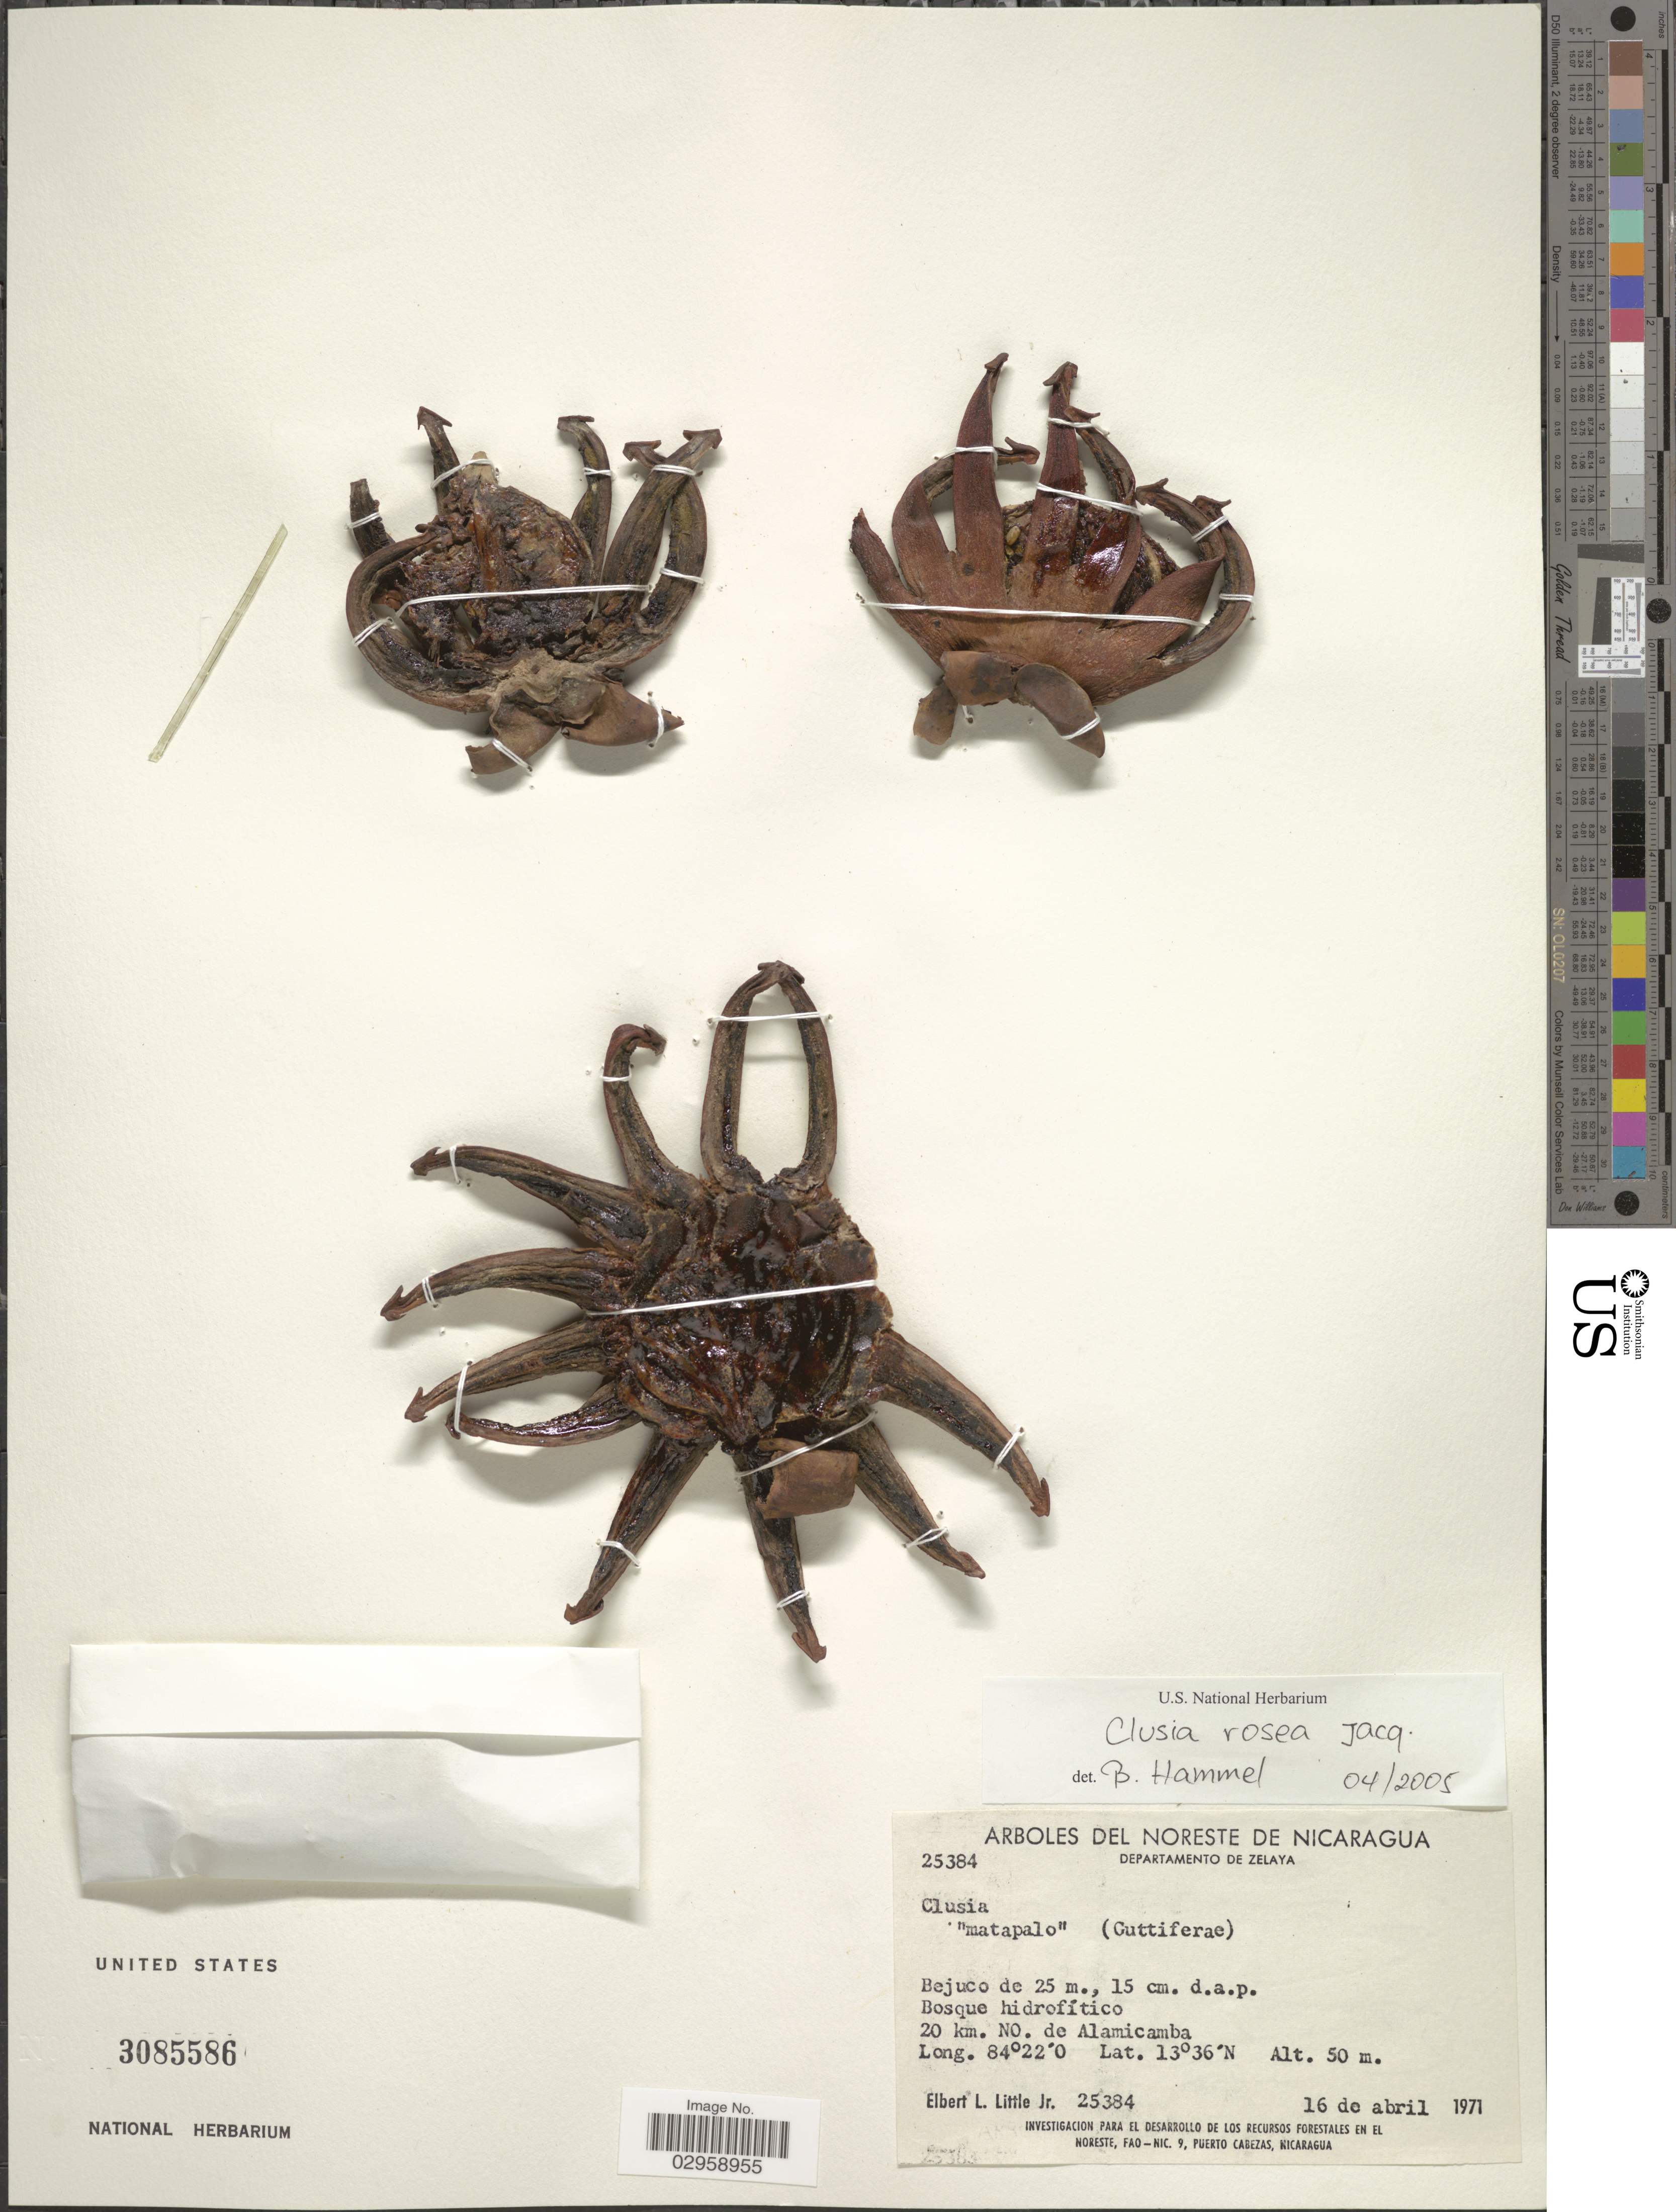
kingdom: Plantae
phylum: Tracheophyta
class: Magnoliopsida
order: Malpighiales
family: Clusiaceae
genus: Clusia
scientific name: Clusia rosea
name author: Jacq.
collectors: E. L. Little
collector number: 25384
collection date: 1971-04-16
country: Nicaragua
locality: Departamento de Zelaya, 20 km. NO. de Alamicamba. Noreste de Nicaragua.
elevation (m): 50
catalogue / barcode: US 3085586